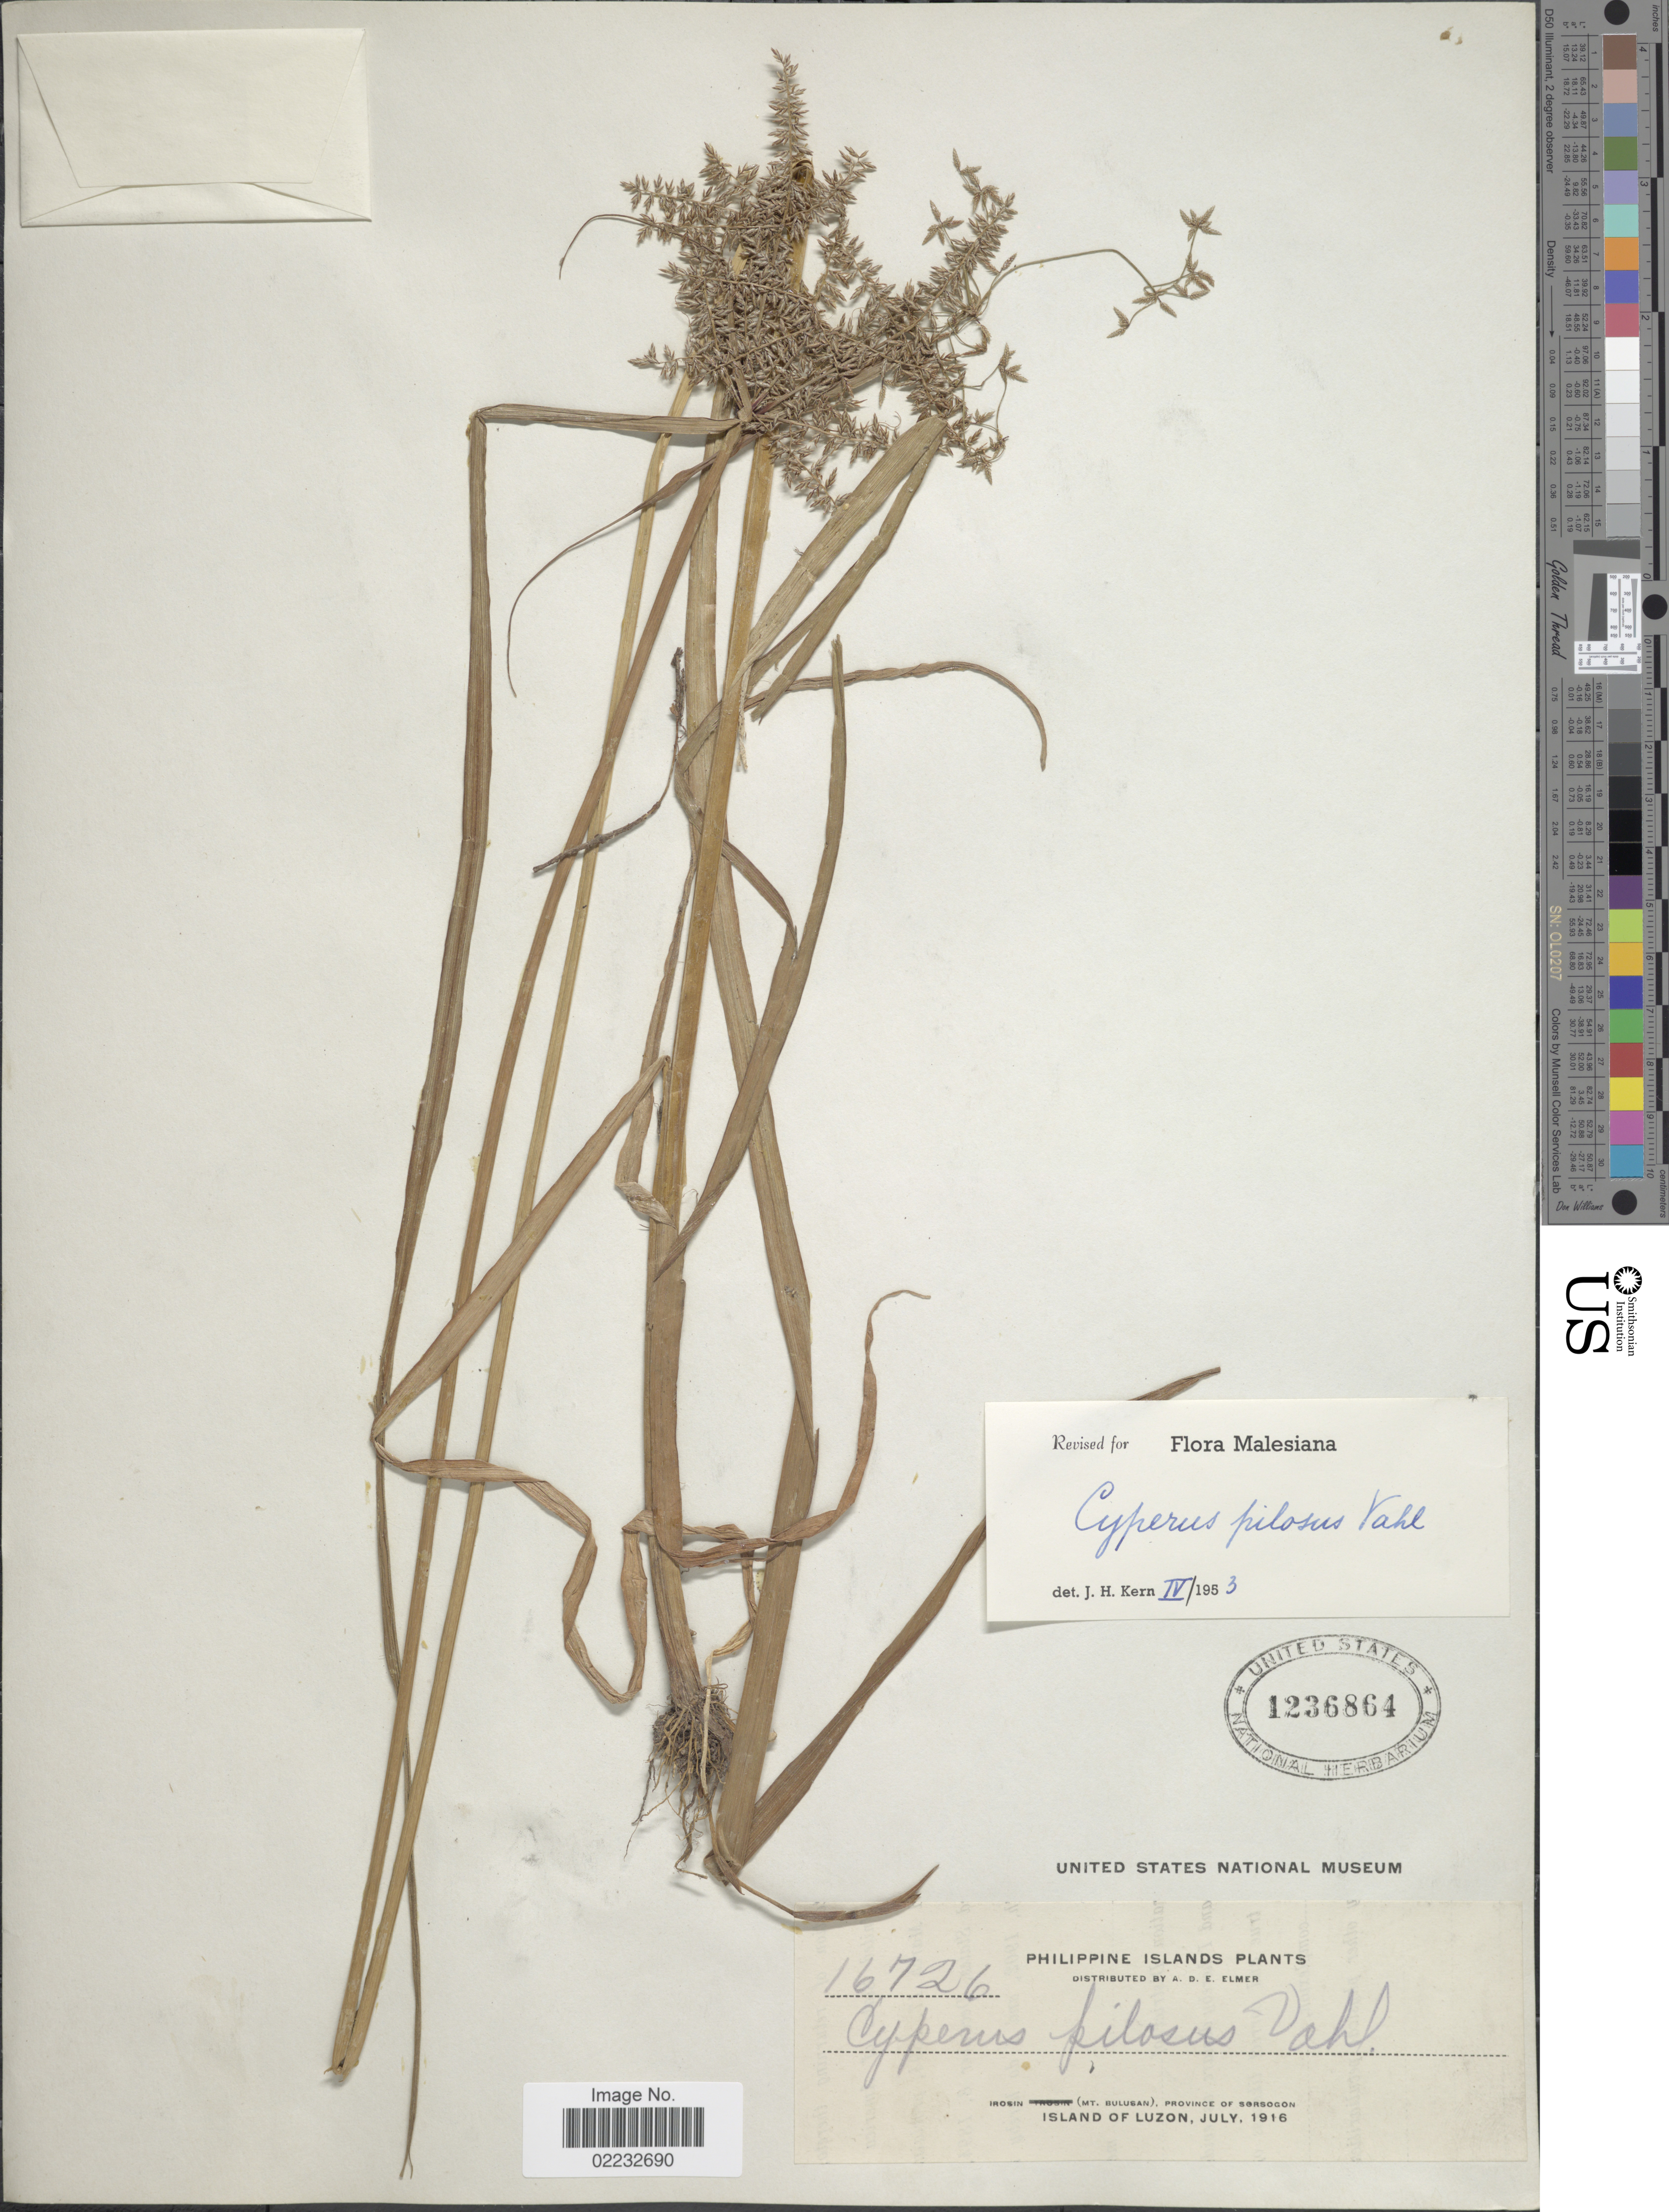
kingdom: Plantae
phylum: Tracheophyta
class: Liliopsida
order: Poales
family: Cyperaceae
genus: Cyperus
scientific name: Cyperus pilosus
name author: Vahl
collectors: A. D. E. Elmer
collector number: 16726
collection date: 1916-07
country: Philippines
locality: Irosin (Mt. Bulusan), Province of Sorsogon. Island of Luzon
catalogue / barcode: US 1236864